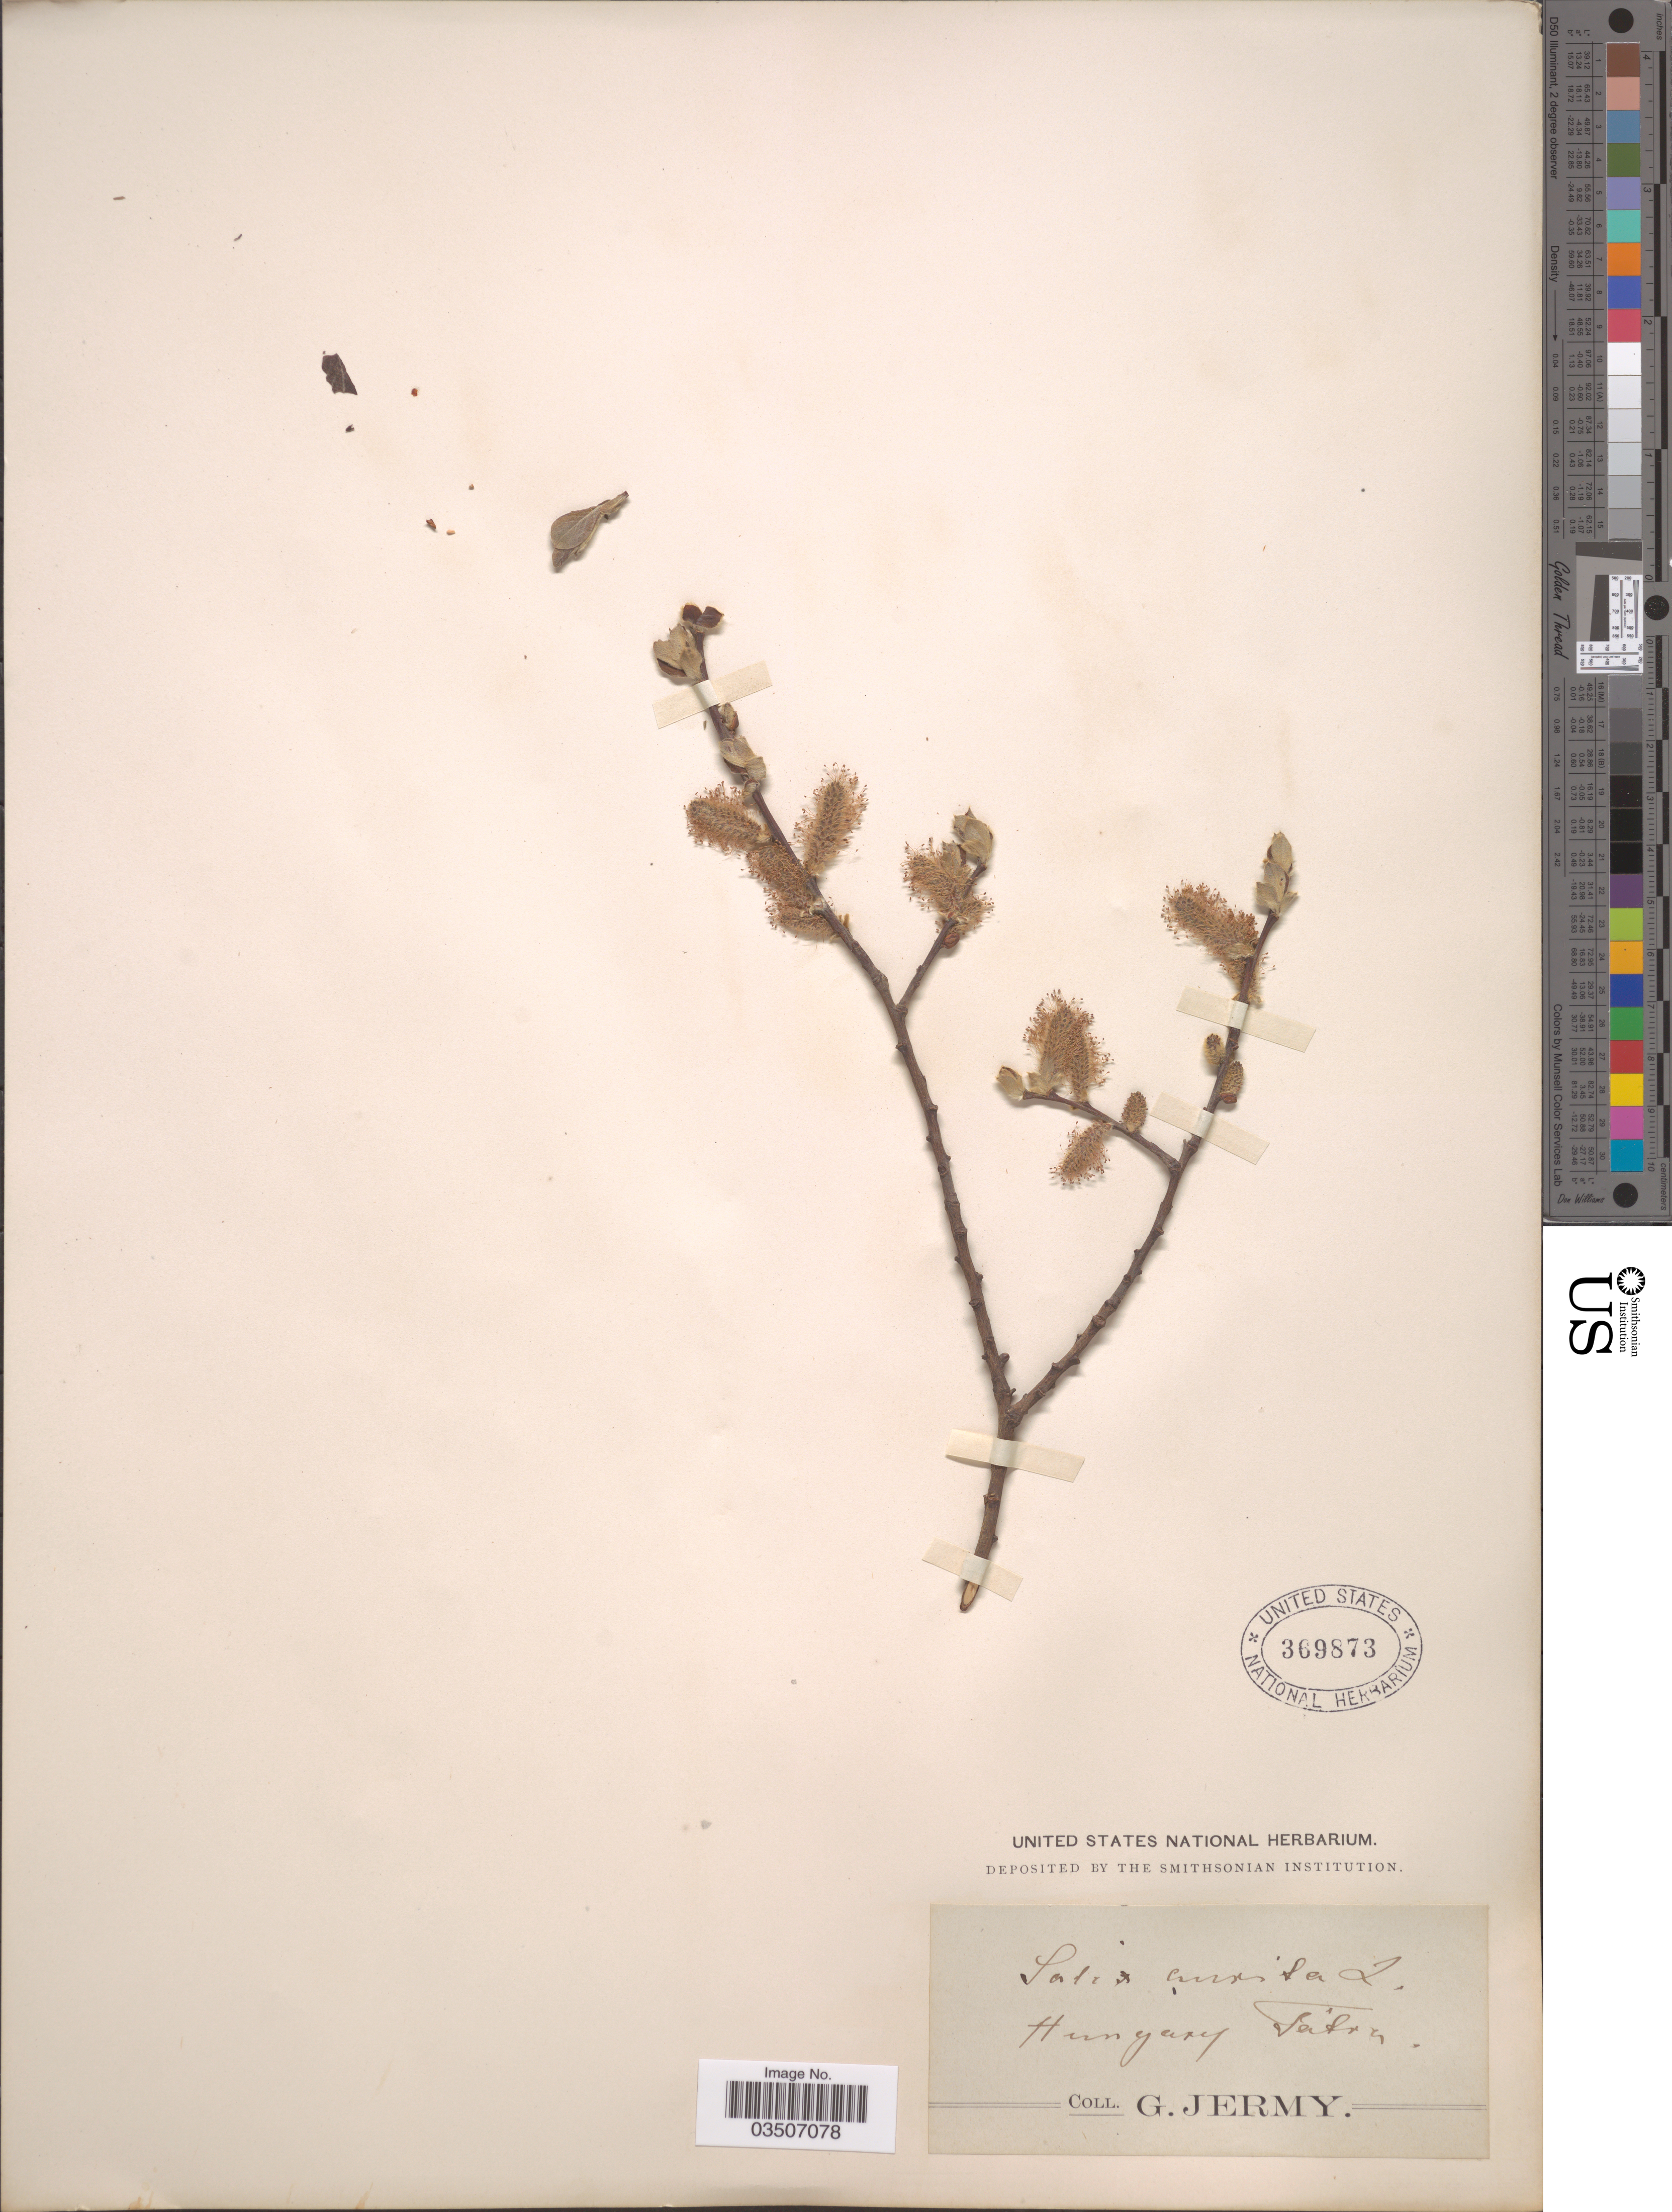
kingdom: Plantae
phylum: Tracheophyta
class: Magnoliopsida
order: Malpighiales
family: Salicaceae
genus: Salix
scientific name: Salix aurita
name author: L.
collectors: G. Jermy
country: Hungary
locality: Tatra.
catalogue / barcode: US 369873